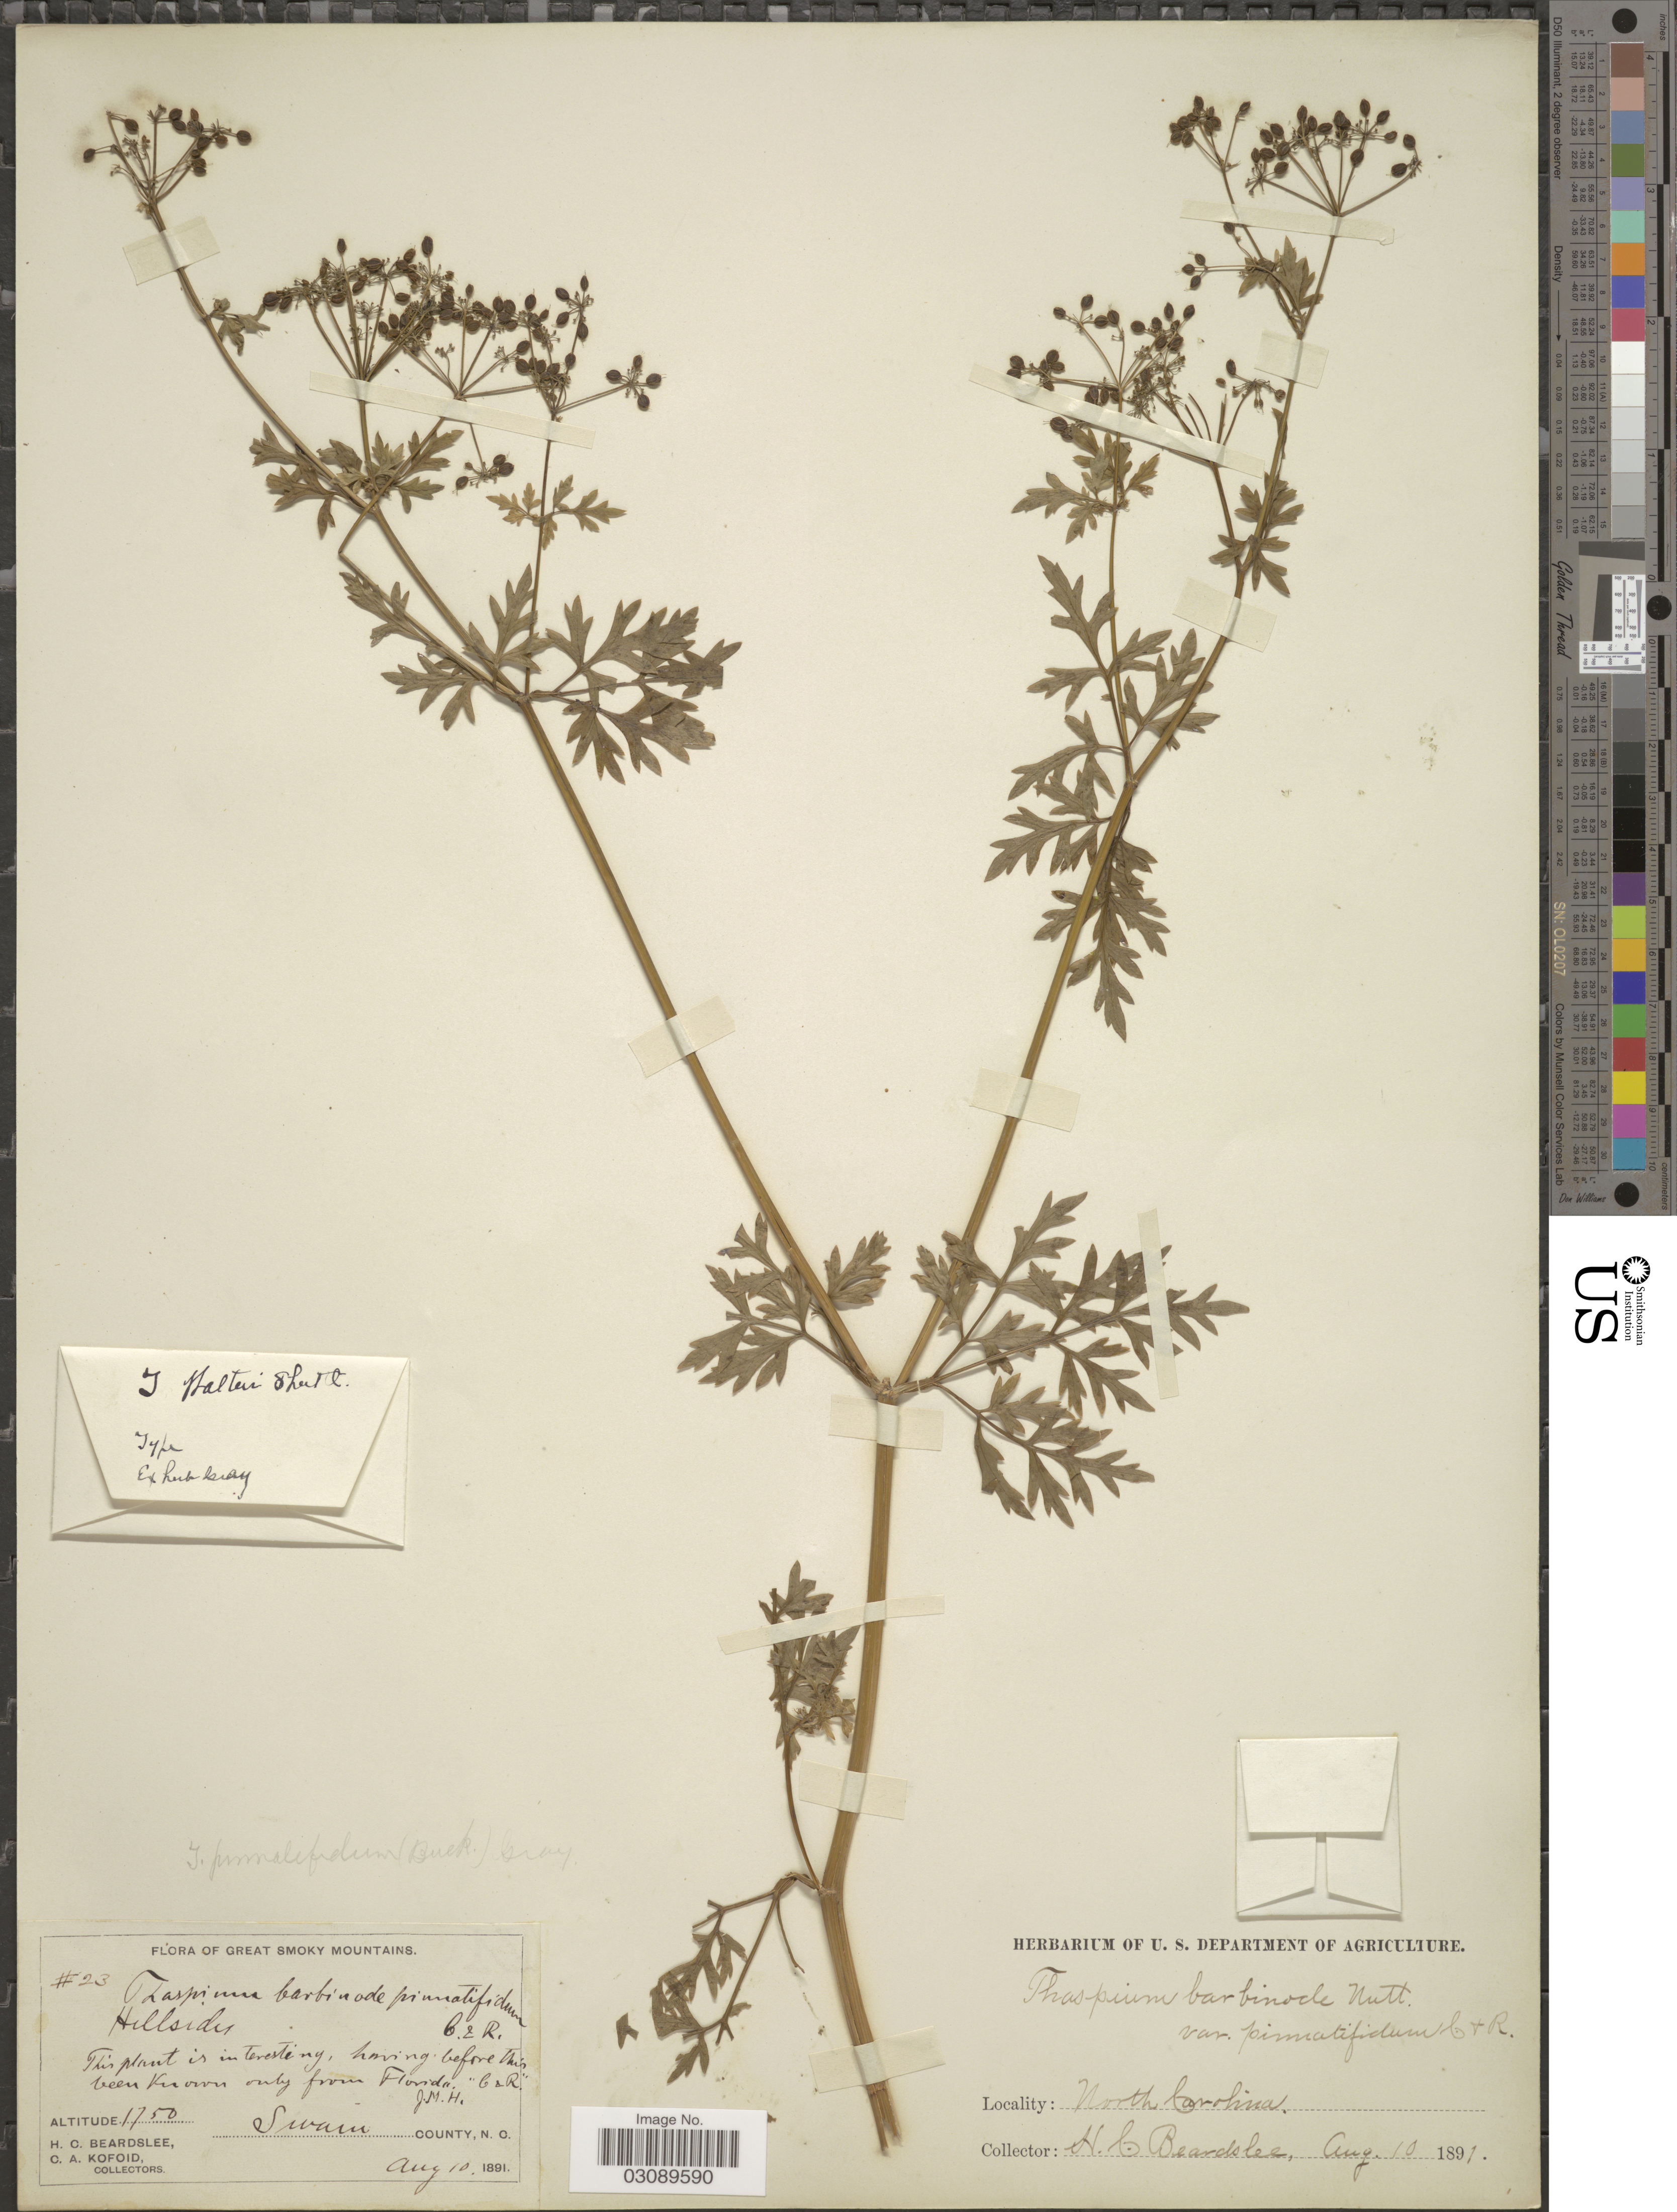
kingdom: Plantae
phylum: Tracheophyta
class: Magnoliopsida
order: Apiales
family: Apiaceae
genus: Thaspium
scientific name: Thaspium pinnatifidum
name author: (Buckley) A. Gray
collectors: H. Beardslee & C. Kofoid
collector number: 23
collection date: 1891-08-10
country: United States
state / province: North Carolina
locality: Great Smoky Mountains. Swain County.